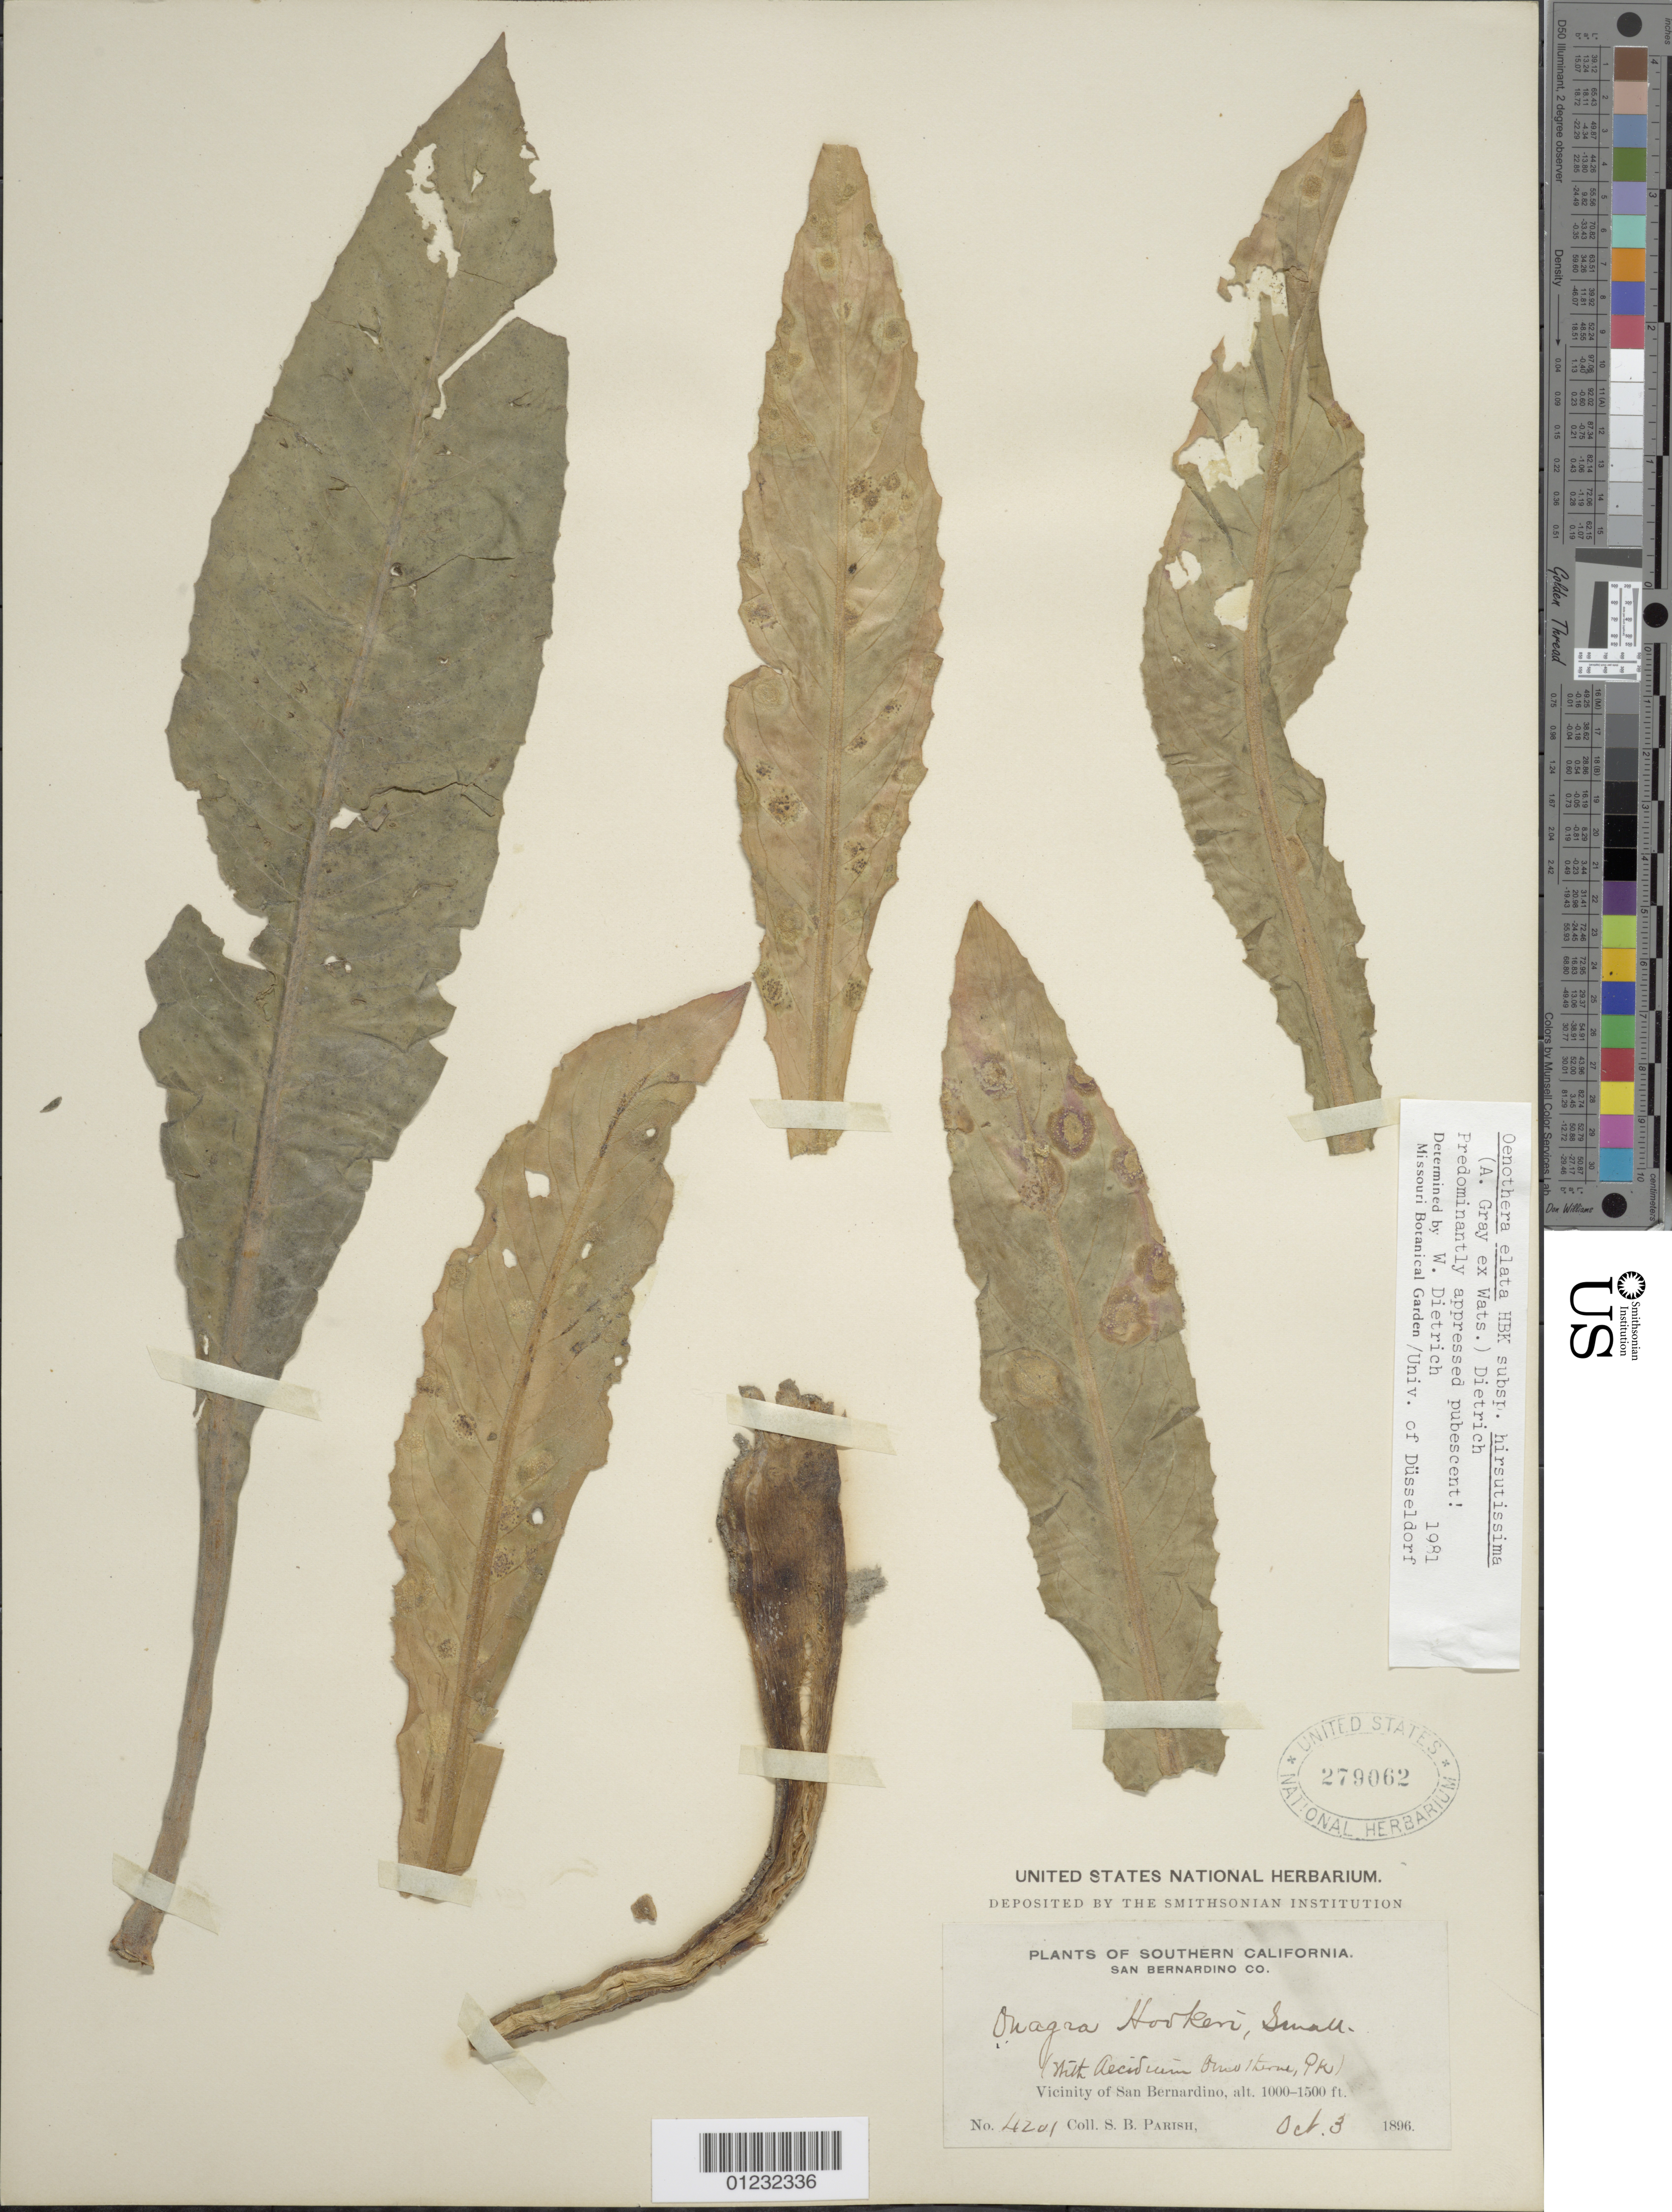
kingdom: Plantae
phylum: Tracheophyta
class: Magnoliopsida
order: Myrtales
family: Onagraceae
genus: Oenothera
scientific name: Oenothera elata subsp. hirsutissima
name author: (A. Gray ex S. Watson) W. Dietr.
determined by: Dietrich, W.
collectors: S. B. Parish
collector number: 4201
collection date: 1896-10-03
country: United States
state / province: California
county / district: San Bernardino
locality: San Bernardino vicinity.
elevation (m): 305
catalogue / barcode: US 279062